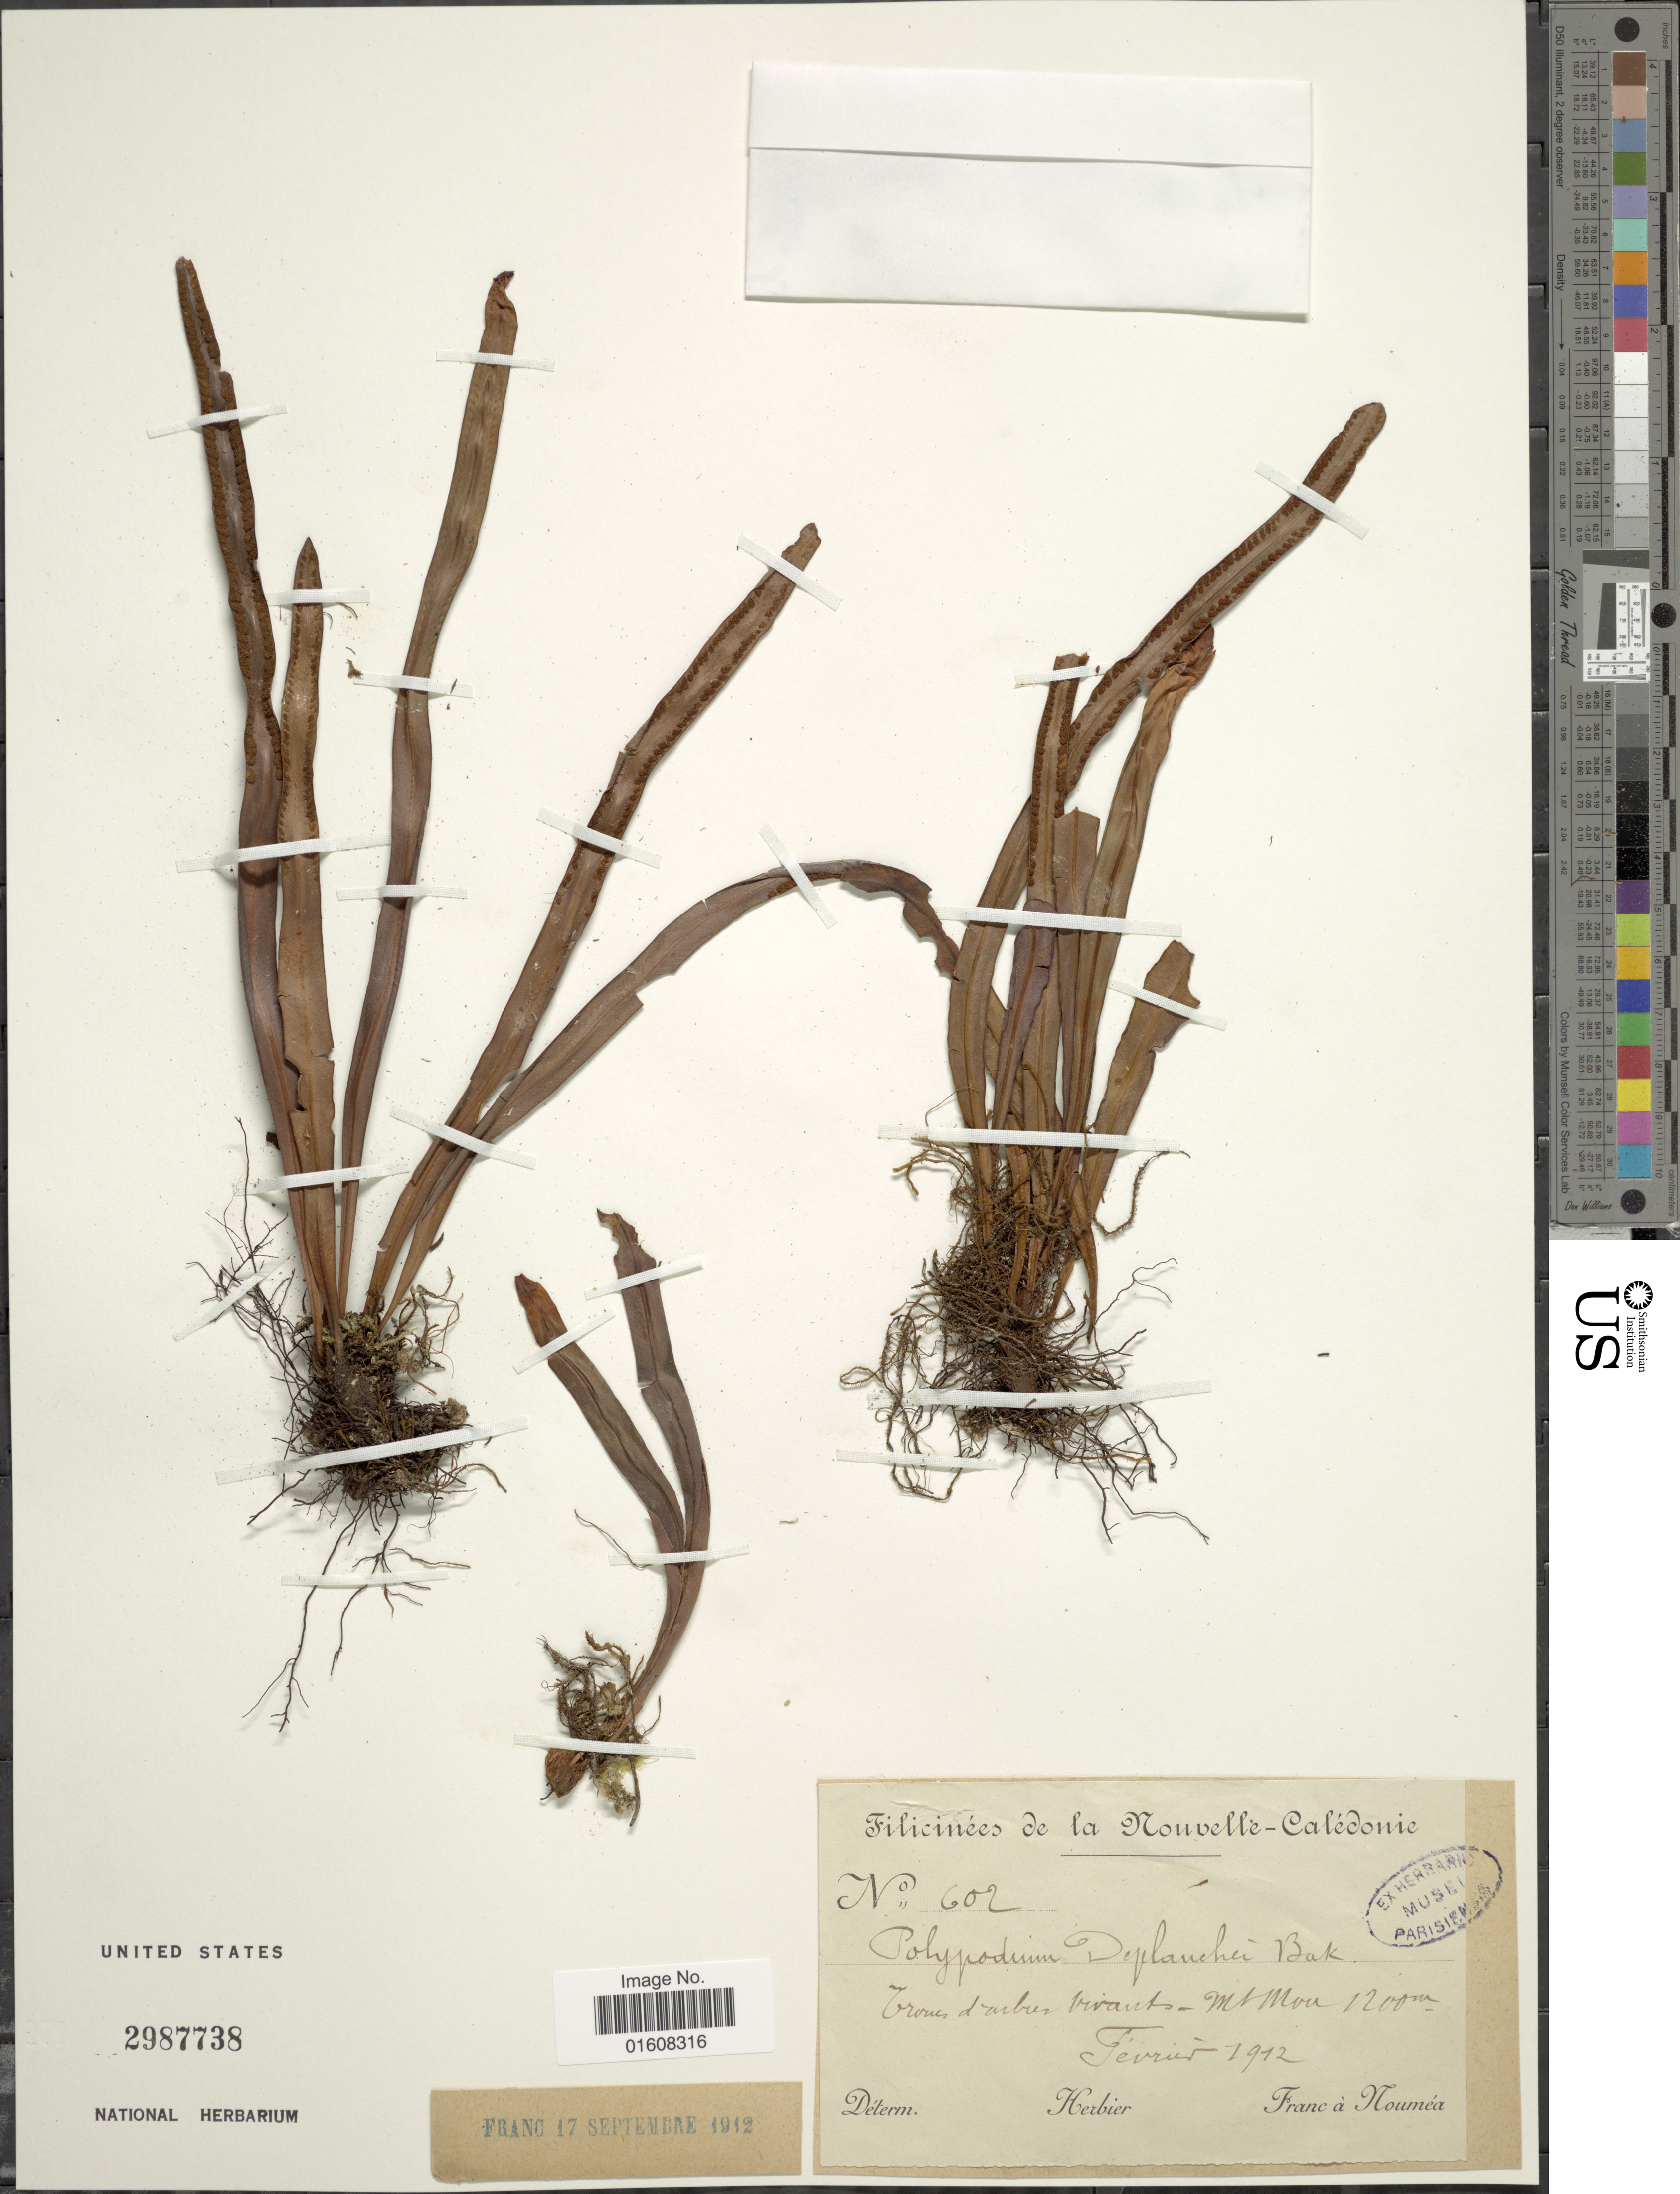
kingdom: Plantae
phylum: Tracheophyta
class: Polypodiopsida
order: Polypodiales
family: Polypodiaceae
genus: Grammitis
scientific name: Grammitis deplanchei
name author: (Baker) Copel.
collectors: Franc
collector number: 602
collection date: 1912-02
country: New Caledonia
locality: Mt. Mou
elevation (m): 1200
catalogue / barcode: US 2987738